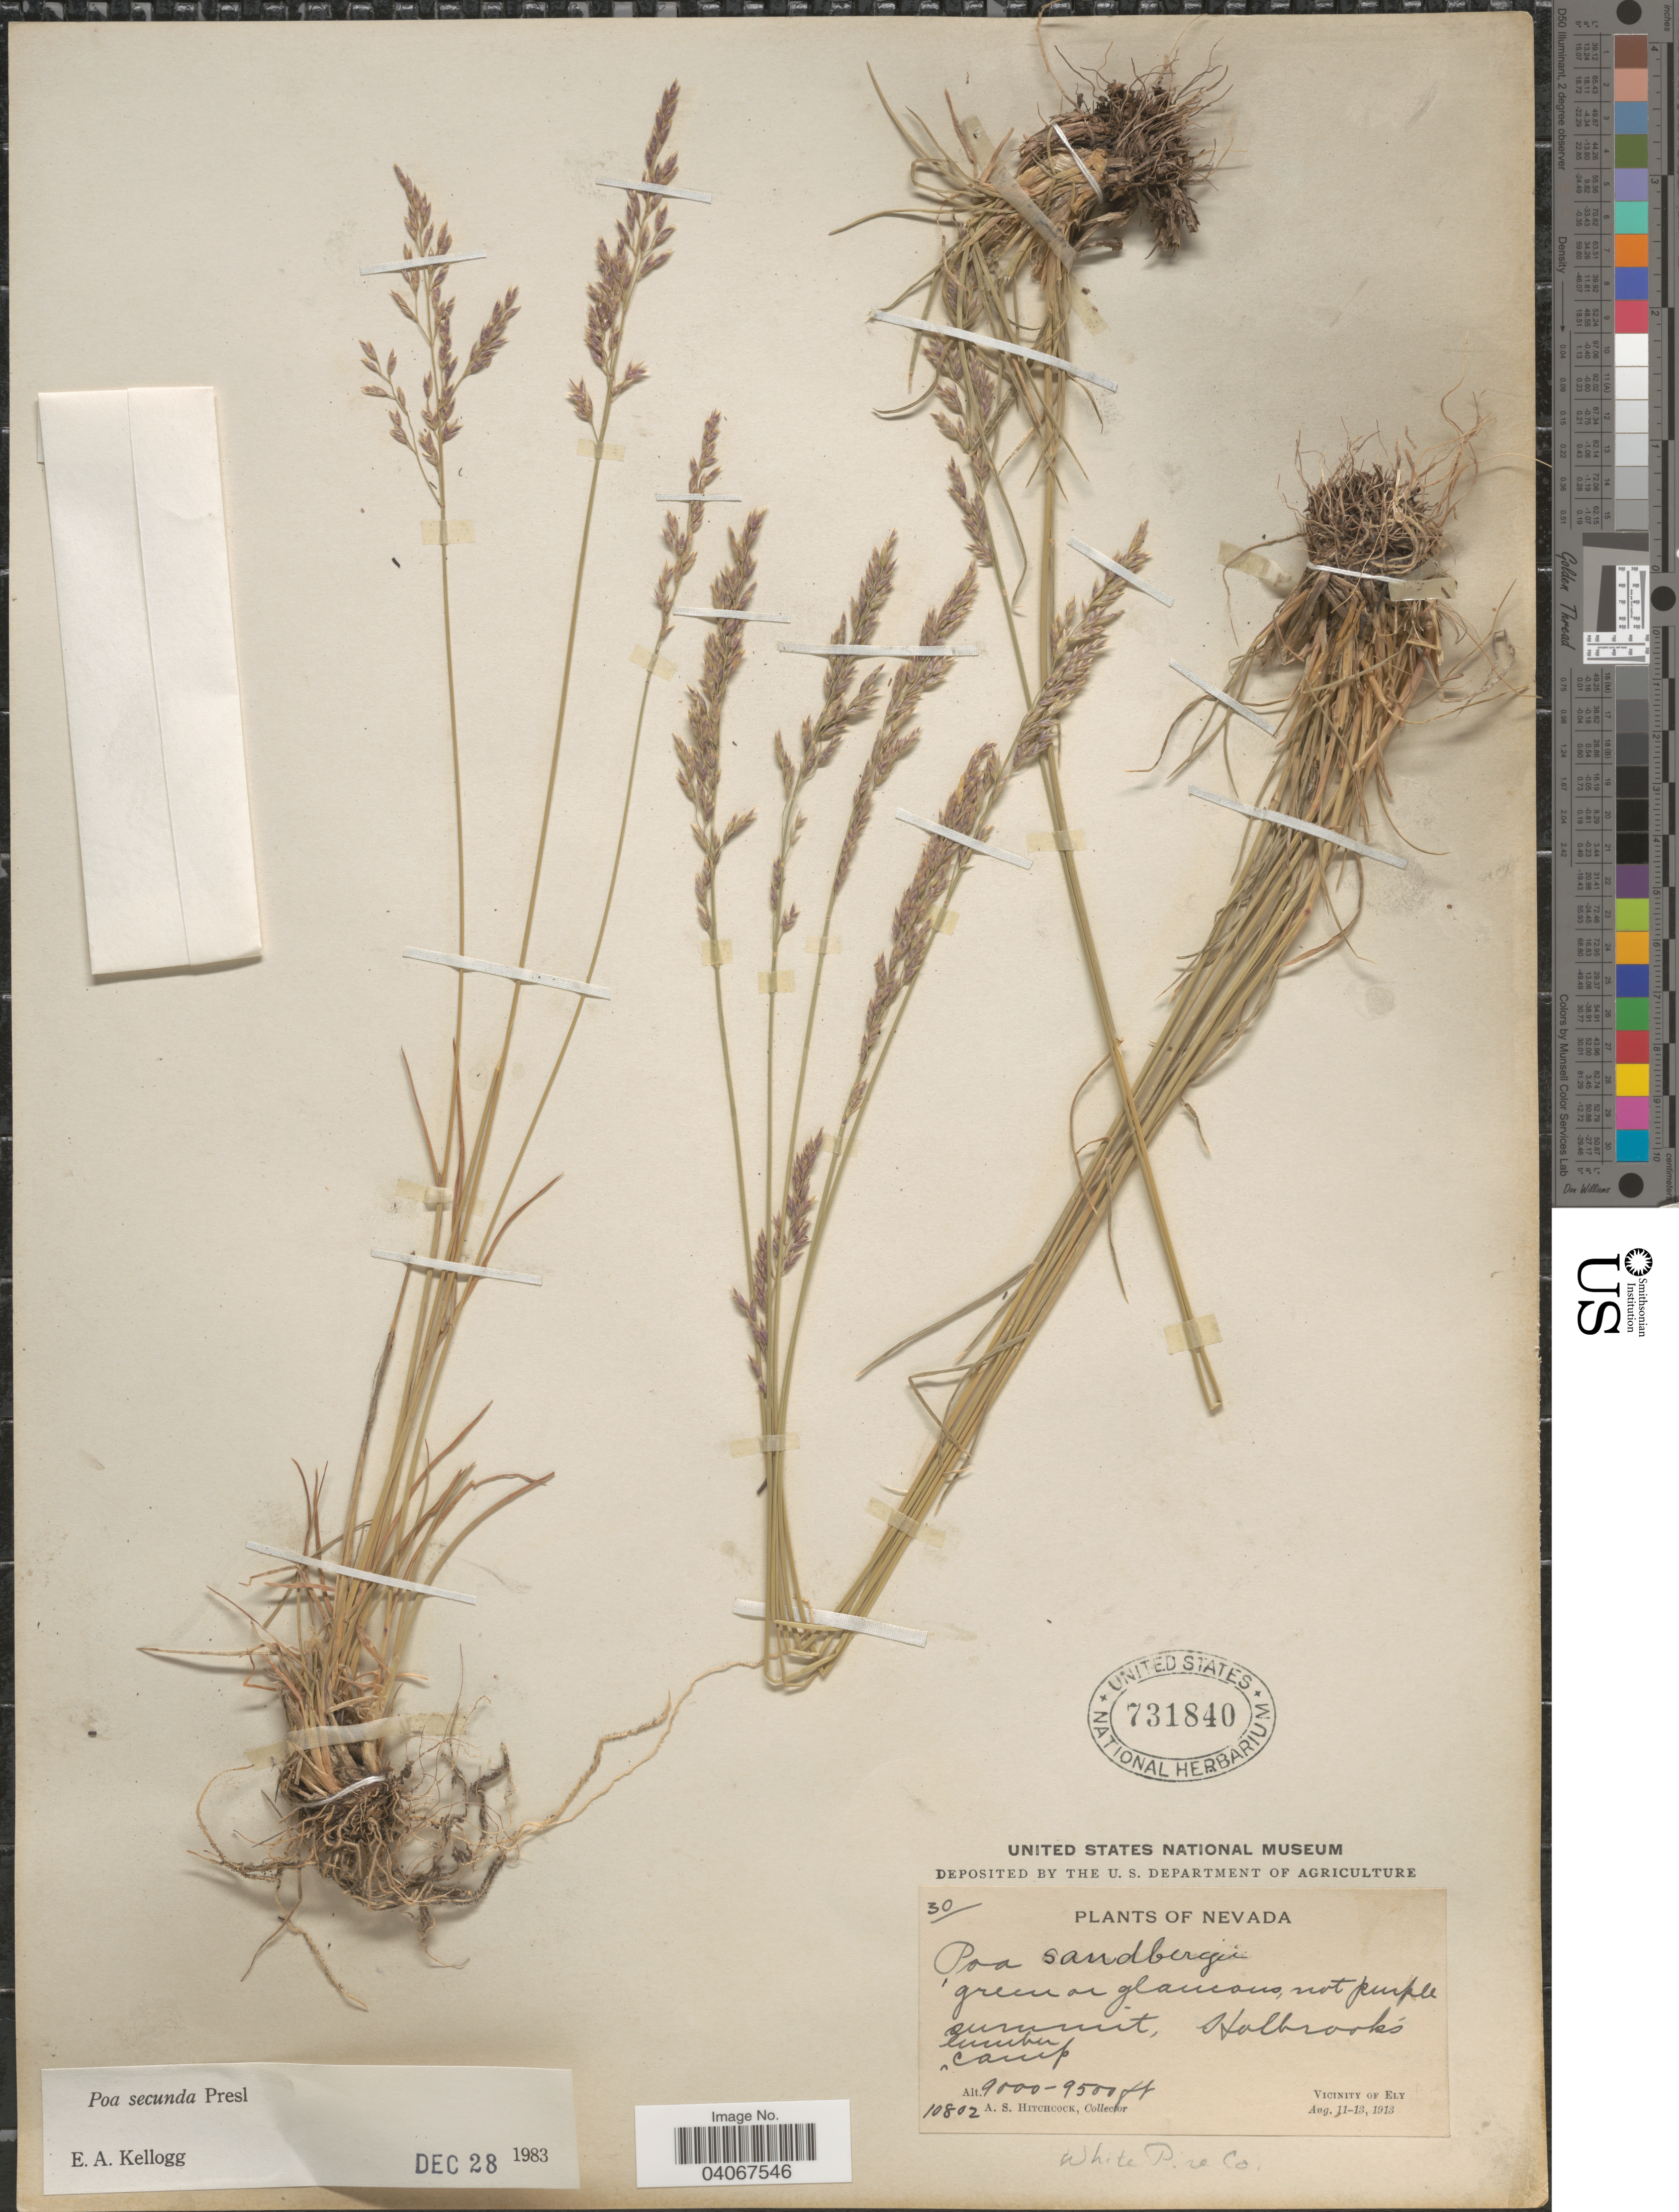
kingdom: Plantae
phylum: Tracheophyta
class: Liliopsida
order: Poales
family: Poaceae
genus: Poa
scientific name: Poa secunda subsp. secunda var. secunda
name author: J. Presl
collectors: A. S. Hitchcock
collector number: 10802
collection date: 1913-08-11/1913-08-13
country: United States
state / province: Nevada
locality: Summit, Holbrook's lumber camp. Vicinity of Ely. White Pine Co.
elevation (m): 2743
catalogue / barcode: US 731840